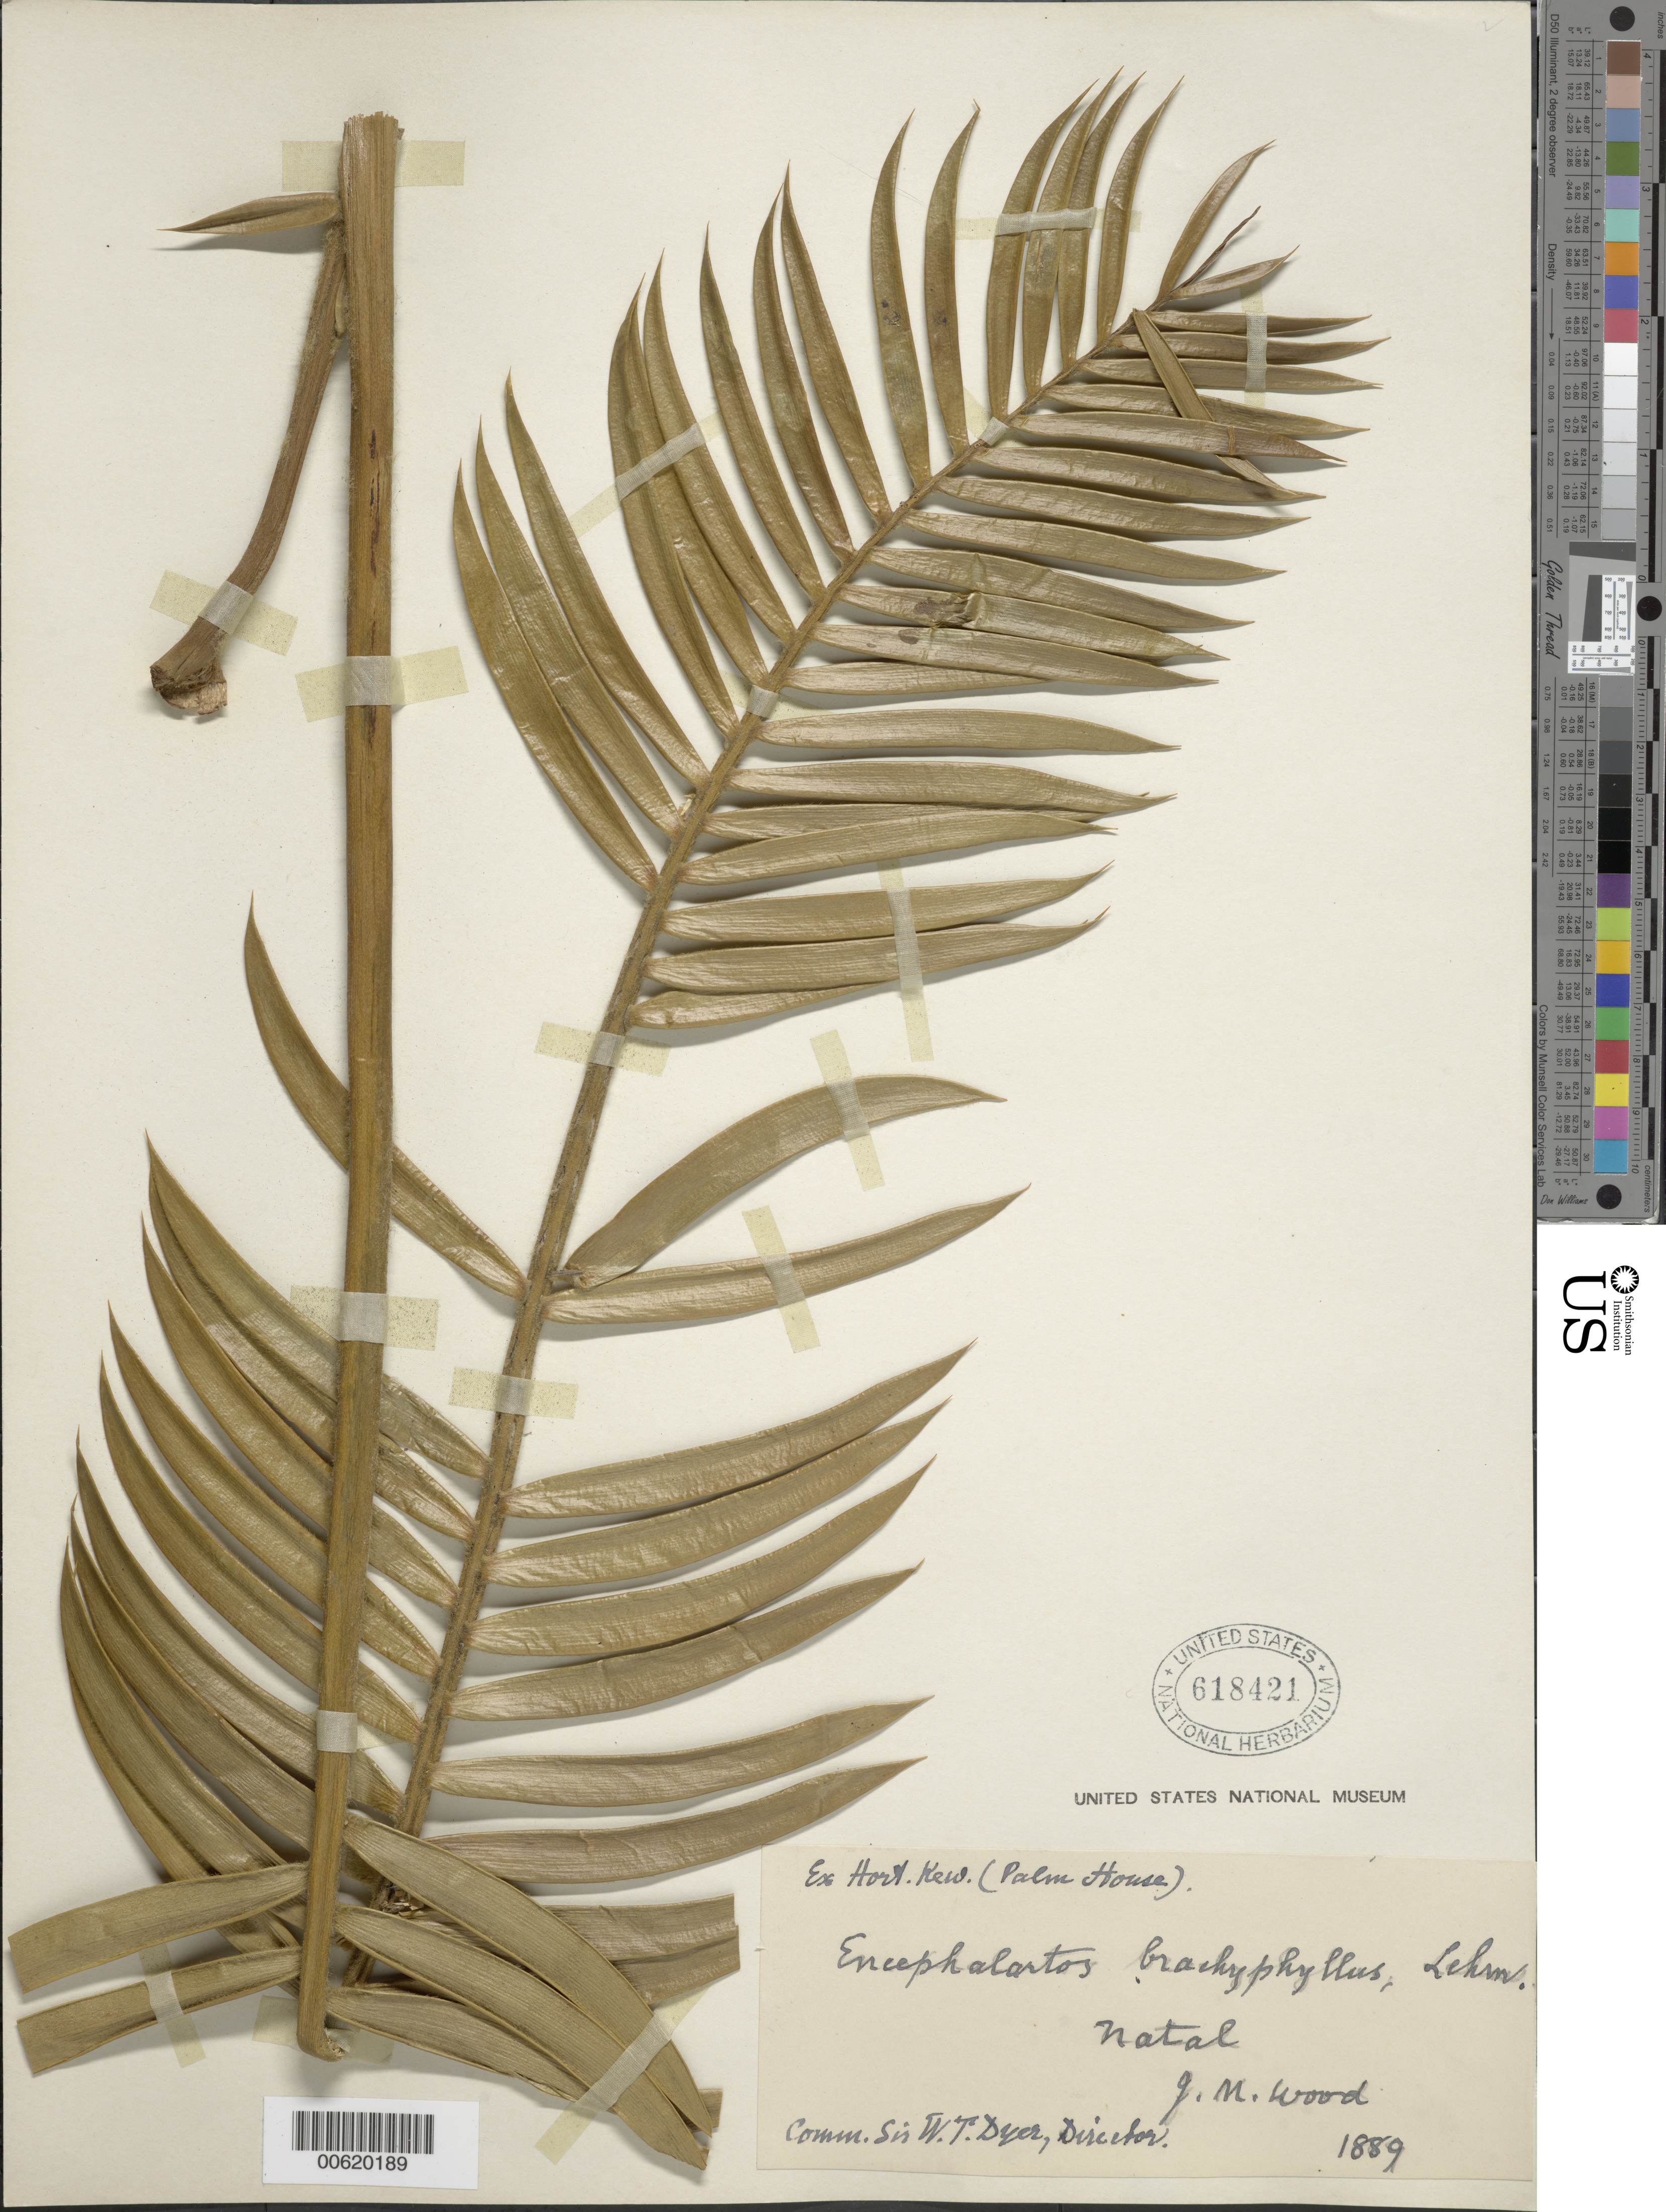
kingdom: Plantae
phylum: Tracheophyta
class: Cycadopsida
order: Cycadales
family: Zamiaceae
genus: Encephalartos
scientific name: Encephalartos brachyphyllus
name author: F. Lehm.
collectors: W. T. Dyer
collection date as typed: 1889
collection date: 1889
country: South Africa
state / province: KwaZulu-Natal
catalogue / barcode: US 618421